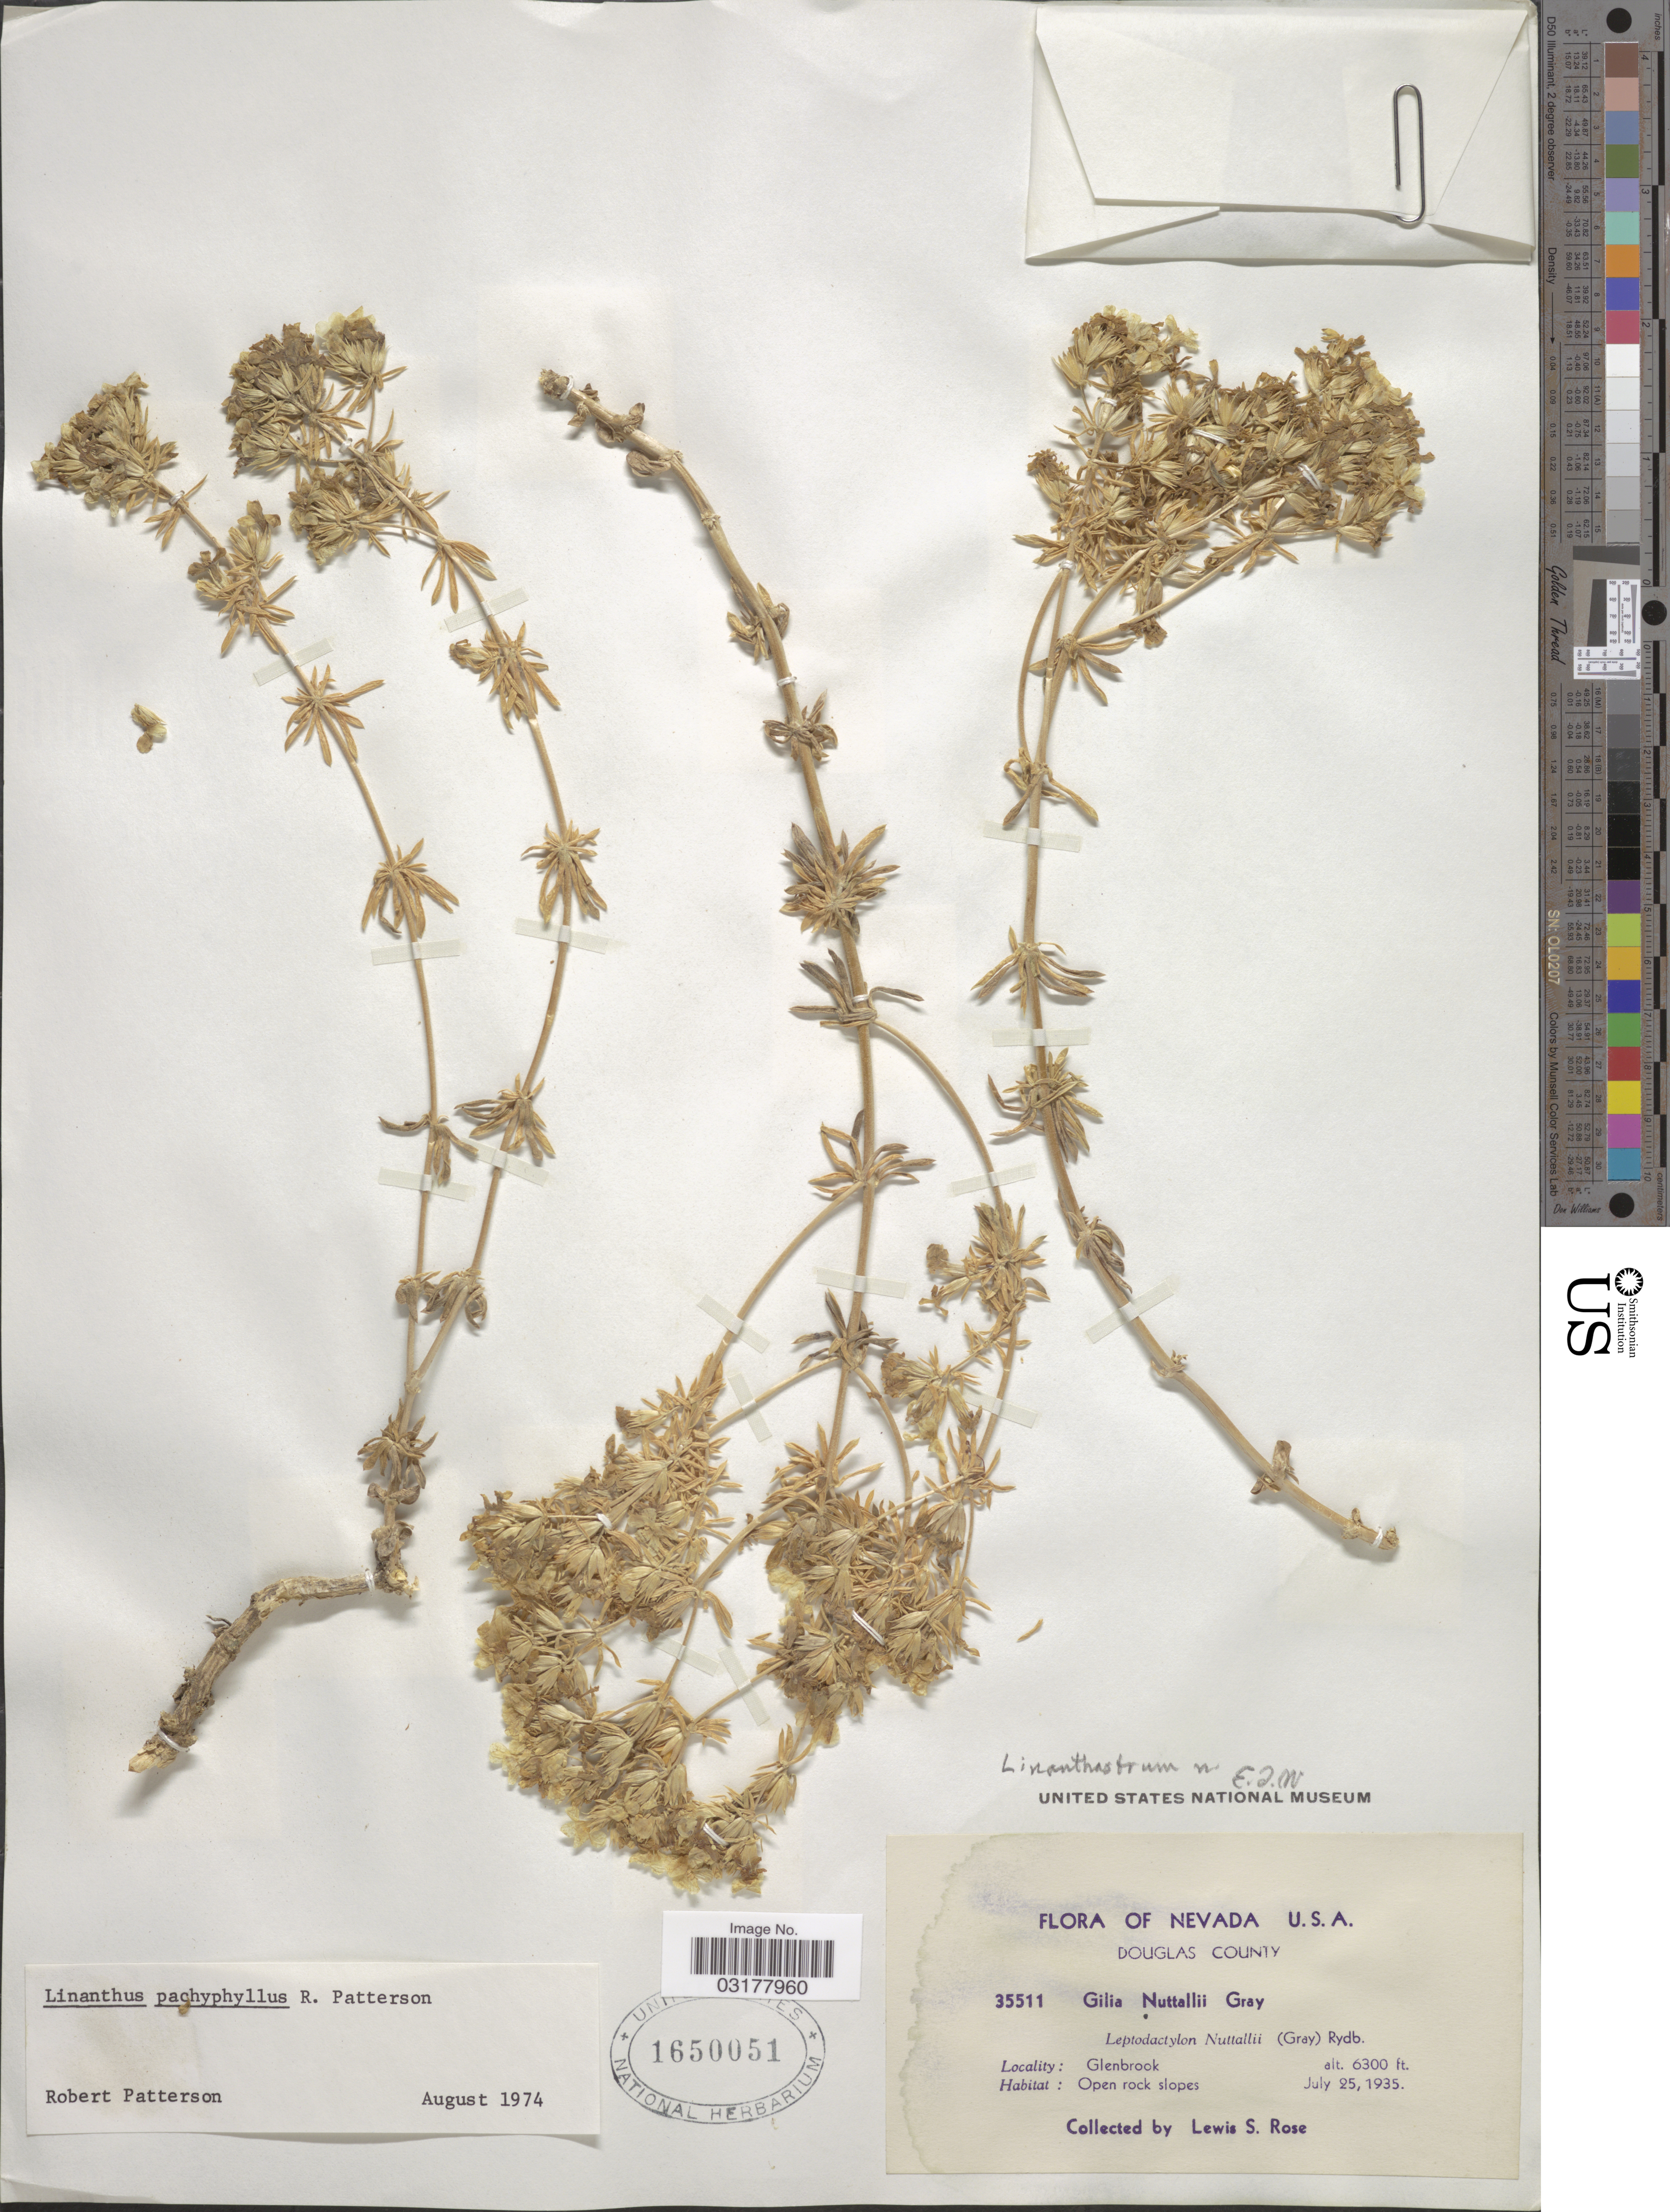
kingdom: Plantae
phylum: Tracheophyta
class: Magnoliopsida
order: Ericales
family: Polemoniaceae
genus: Leptosiphon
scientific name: Leptosiphon pachyphyllus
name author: (R. Patt.) J.M. Porter & L.A. Johnson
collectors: L. S. Rose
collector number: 35511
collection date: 1935-07-25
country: United States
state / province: Nevada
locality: Douglas County, Glenbrook, Open rock slopes.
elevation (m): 1920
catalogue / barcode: US 1650051